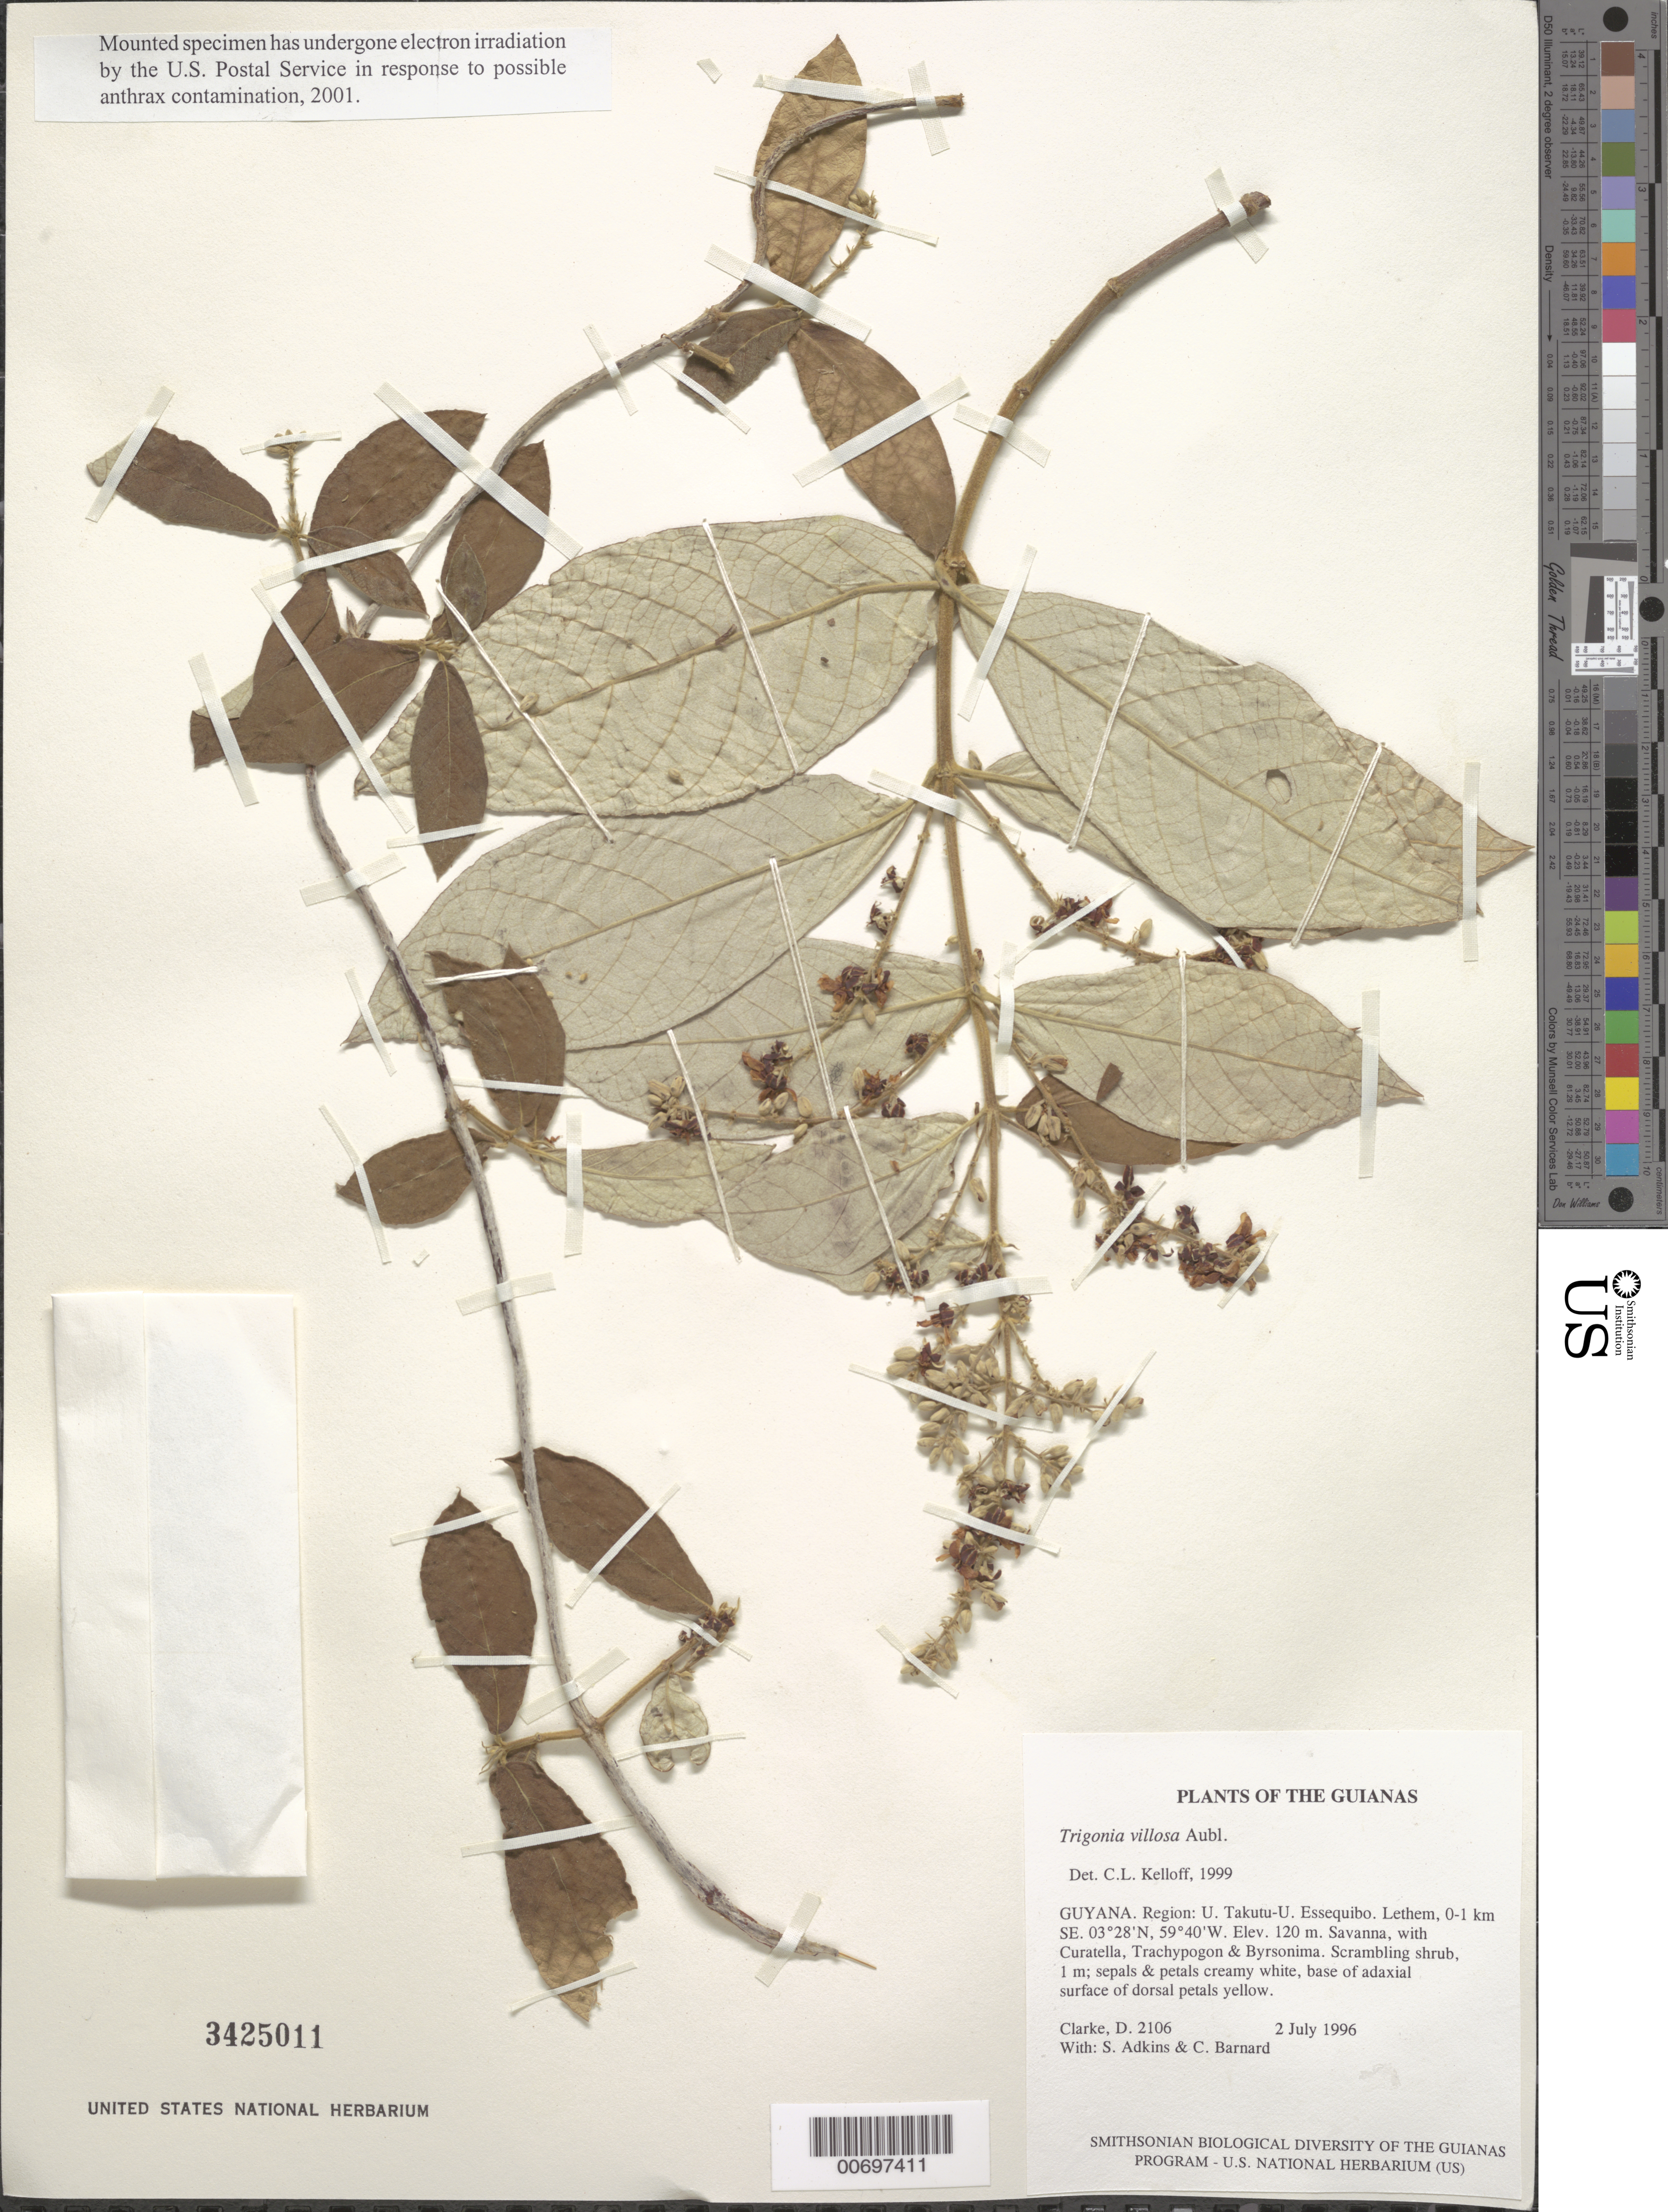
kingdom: Plantae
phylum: Tracheophyta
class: Magnoliopsida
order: Malpighiales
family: Trigoniaceae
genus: Trigonia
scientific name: Trigonia villosa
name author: Aubl.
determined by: Kelloff, Carol L., (US), Smithsonian Institution - National Museum of Natural History (UNITED STATES)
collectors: H. D. Clarke, S. Adkins & C. Bernard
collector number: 2106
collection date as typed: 2 July 1996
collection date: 1996-07-02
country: Guyana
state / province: U. Takutu-U. Essequibo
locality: Lethem, 0-1 km SE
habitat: Savanna, with Curatella, Trachypogon & Byrsonima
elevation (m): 120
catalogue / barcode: US 3425011